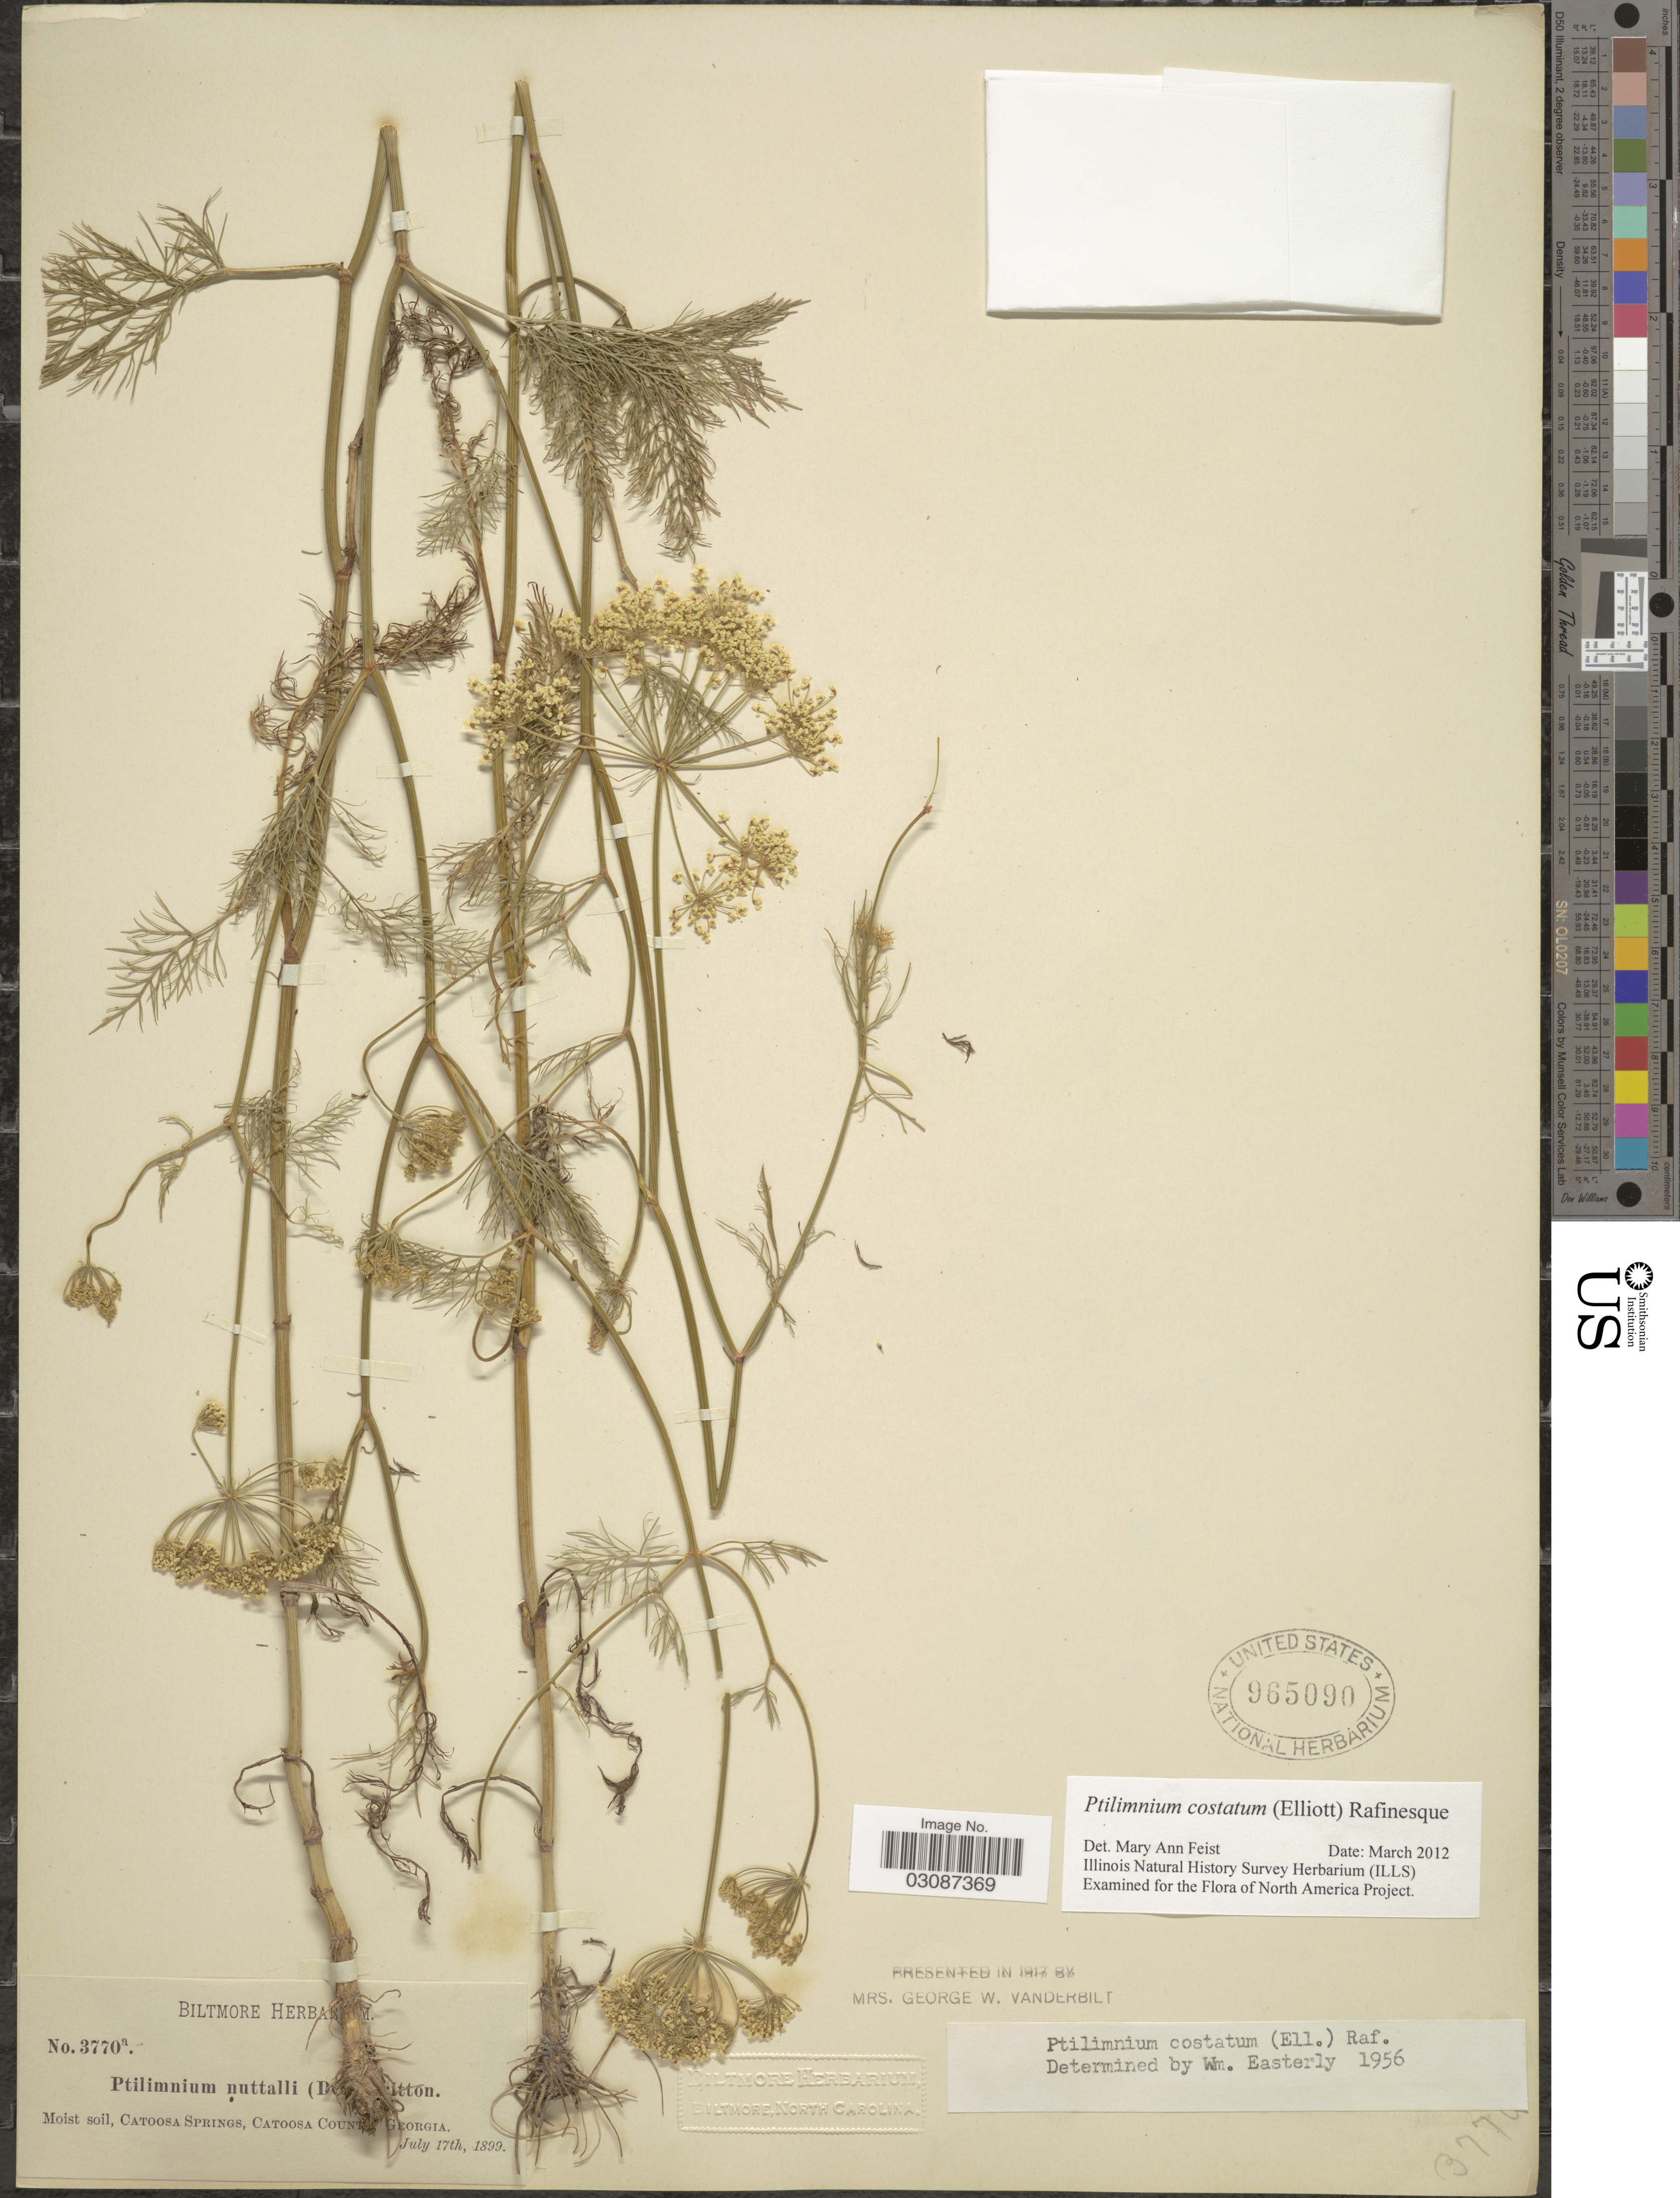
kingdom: Plantae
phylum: Tracheophyta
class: Magnoliopsida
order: Apiales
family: Apiaceae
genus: Ptilimnium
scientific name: Ptilimnium costatum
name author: (Elliott) Raf.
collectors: ex herb. Biltmore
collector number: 3770a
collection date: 1899-07-17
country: United States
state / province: Georgia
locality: Catoosa Springs, Catoosa County.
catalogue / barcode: US 965090